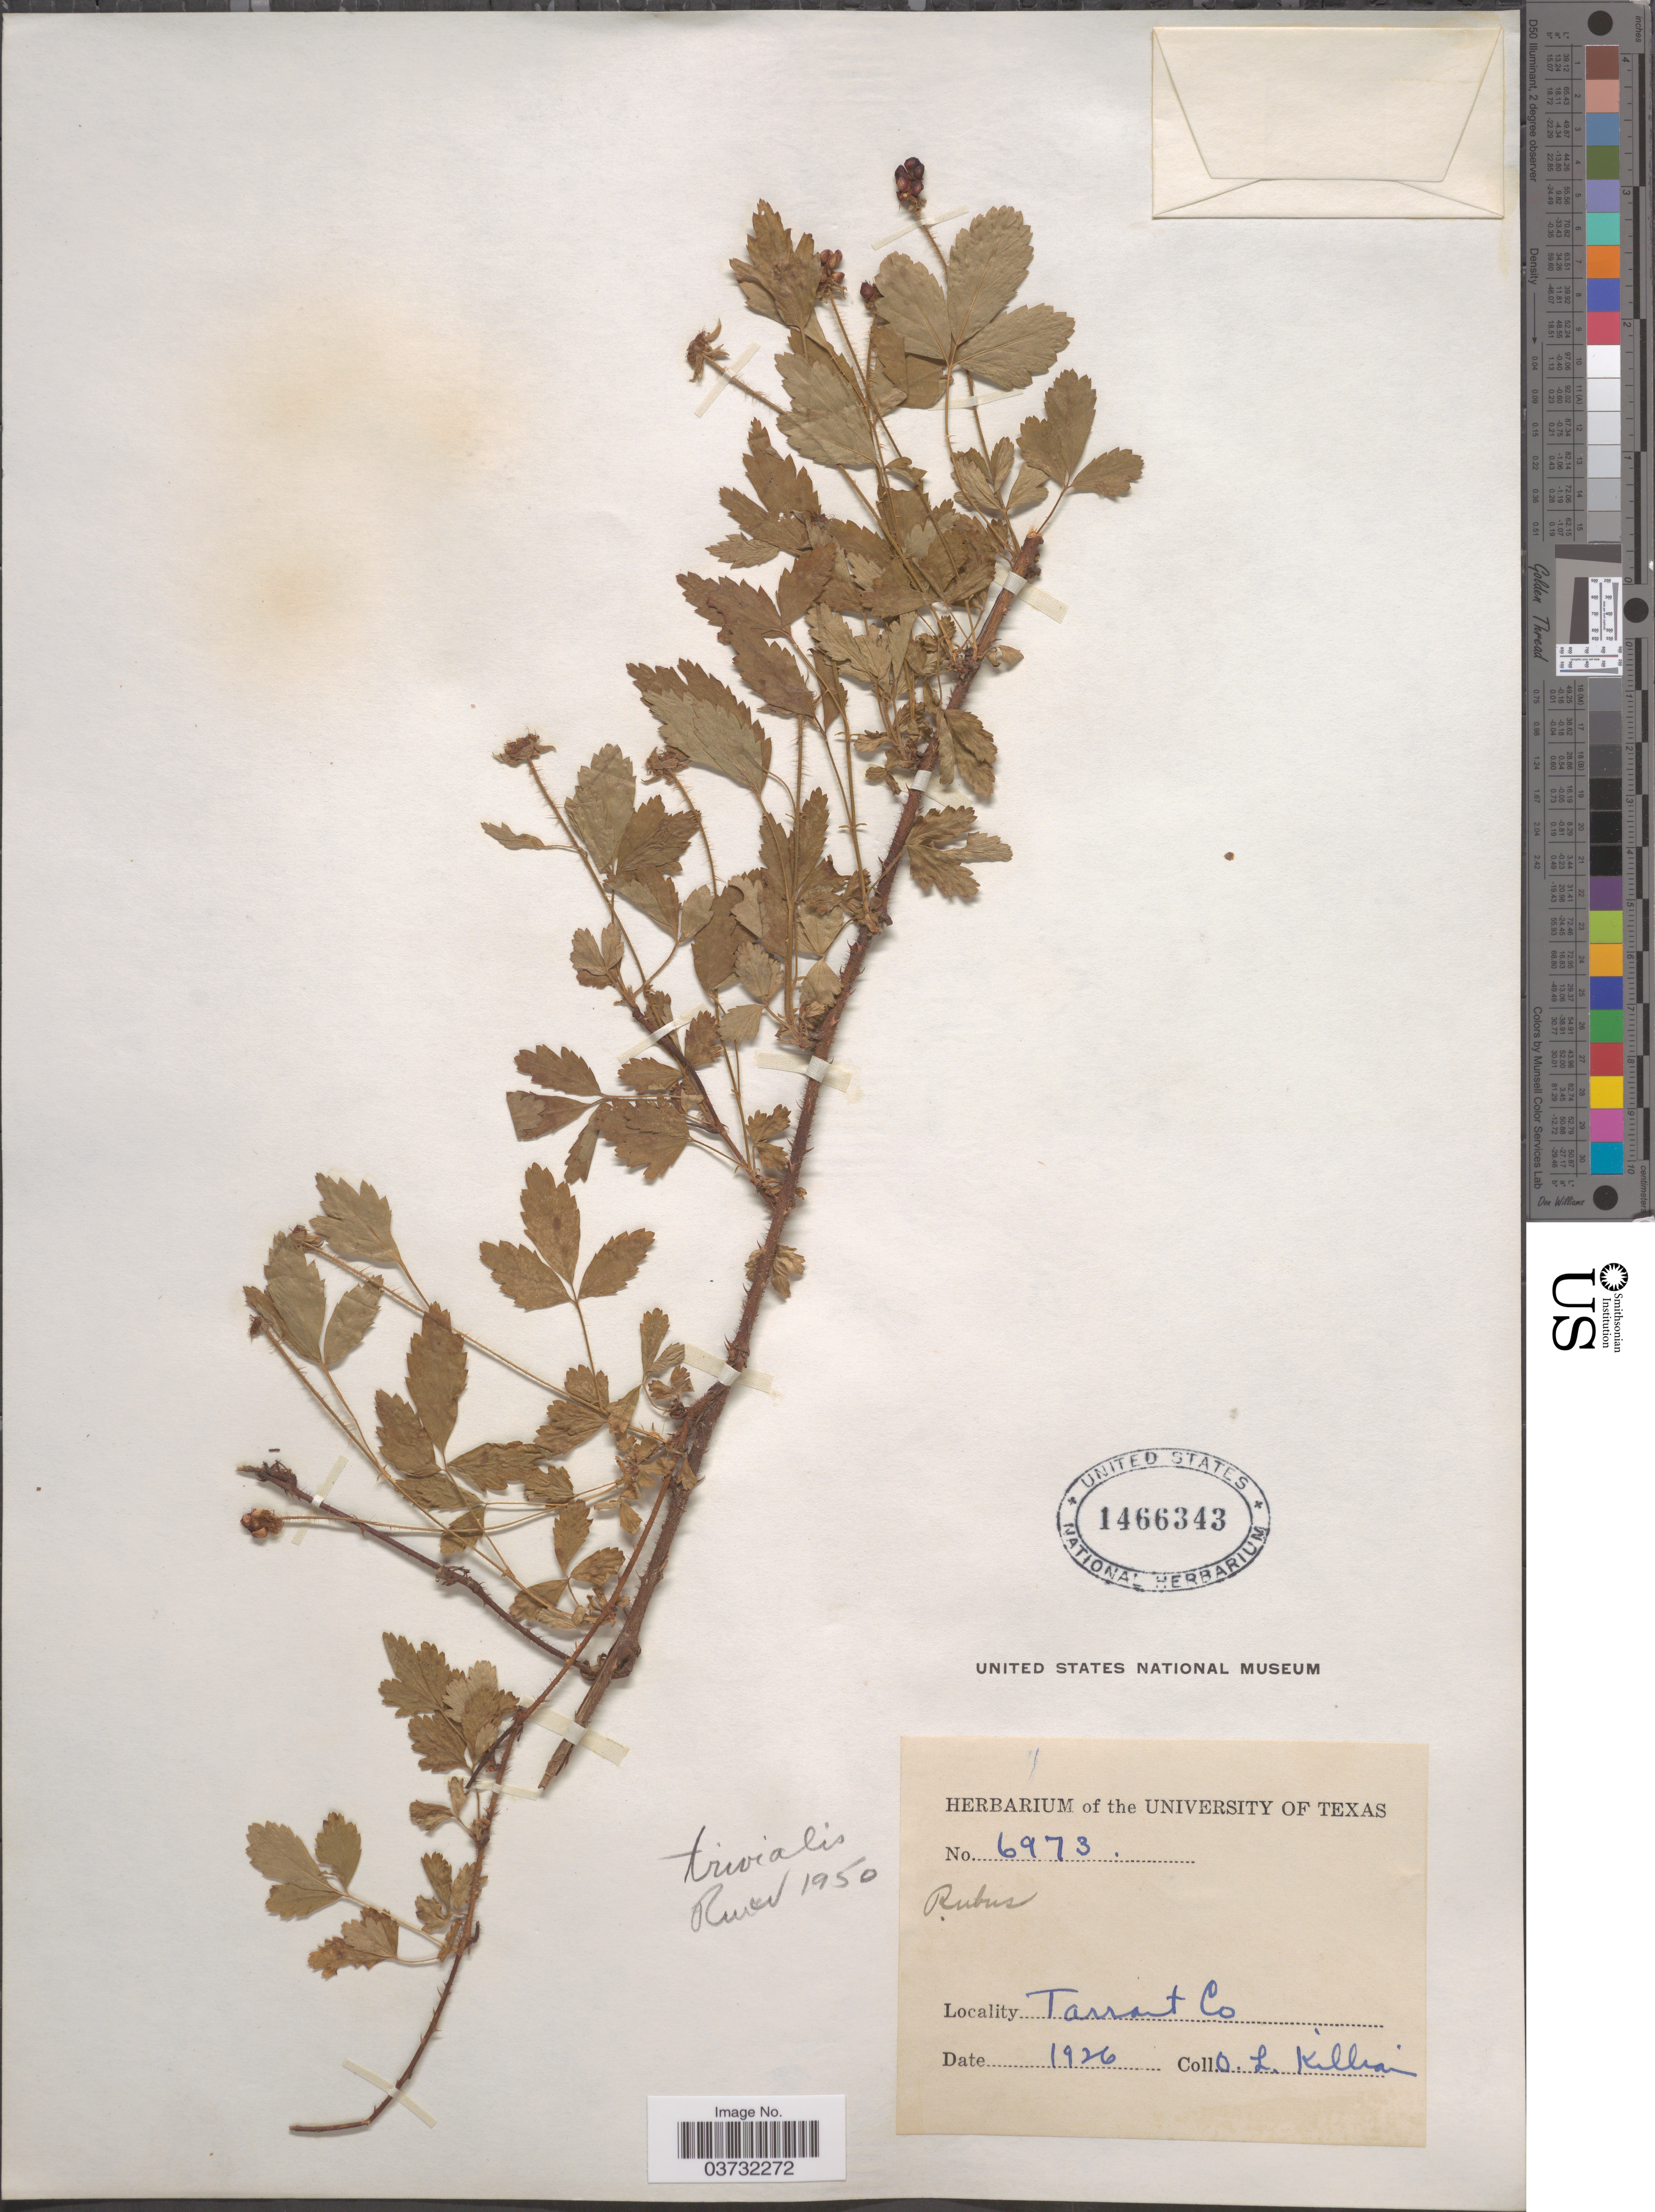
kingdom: Plantae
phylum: Tracheophyta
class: Magnoliopsida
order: Rosales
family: Rosaceae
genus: Rubus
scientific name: Rubus trivialis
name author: Michx.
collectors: O. Killian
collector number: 6973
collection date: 1926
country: United States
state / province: Texas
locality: Tarrant Co.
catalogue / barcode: US 1466343